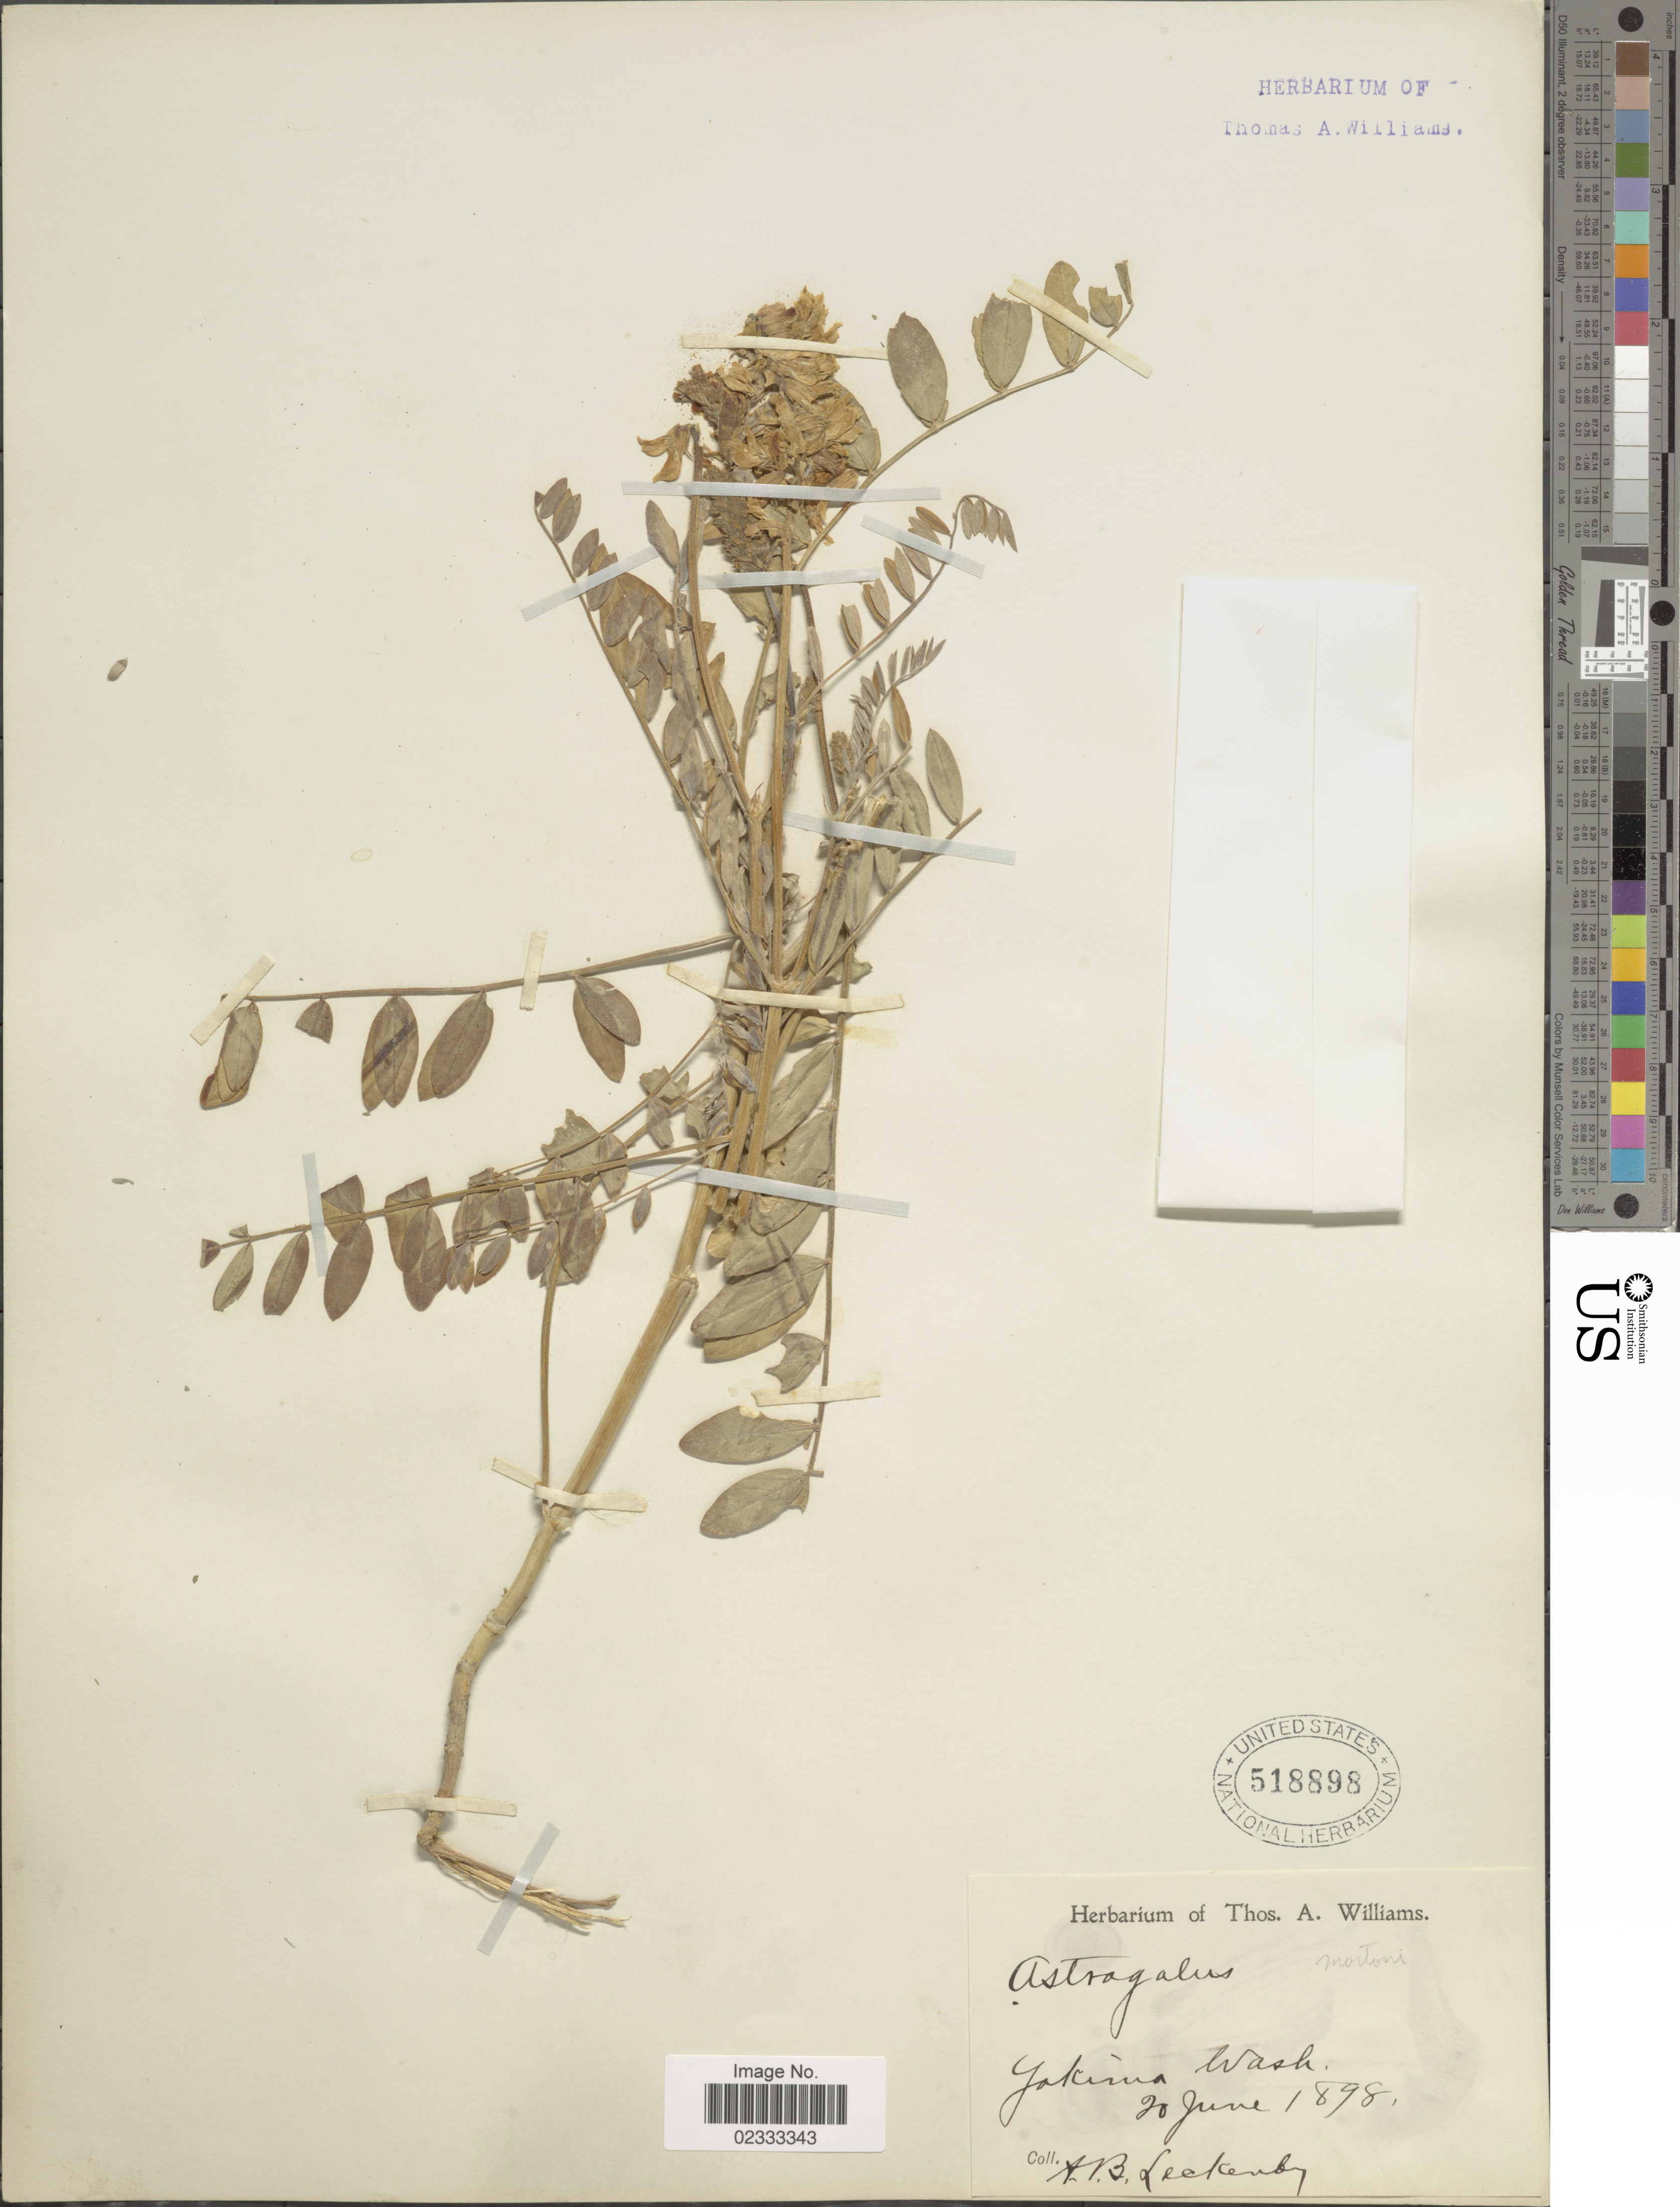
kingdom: Plantae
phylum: Tracheophyta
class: Magnoliopsida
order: Fabales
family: Fabaceae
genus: Astragalus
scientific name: Astragalus mortonii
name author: Nutt.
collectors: A. Leekenby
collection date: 1898-06-20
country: United States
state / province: Washington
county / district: Yakima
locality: Yakima.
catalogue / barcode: US 518898